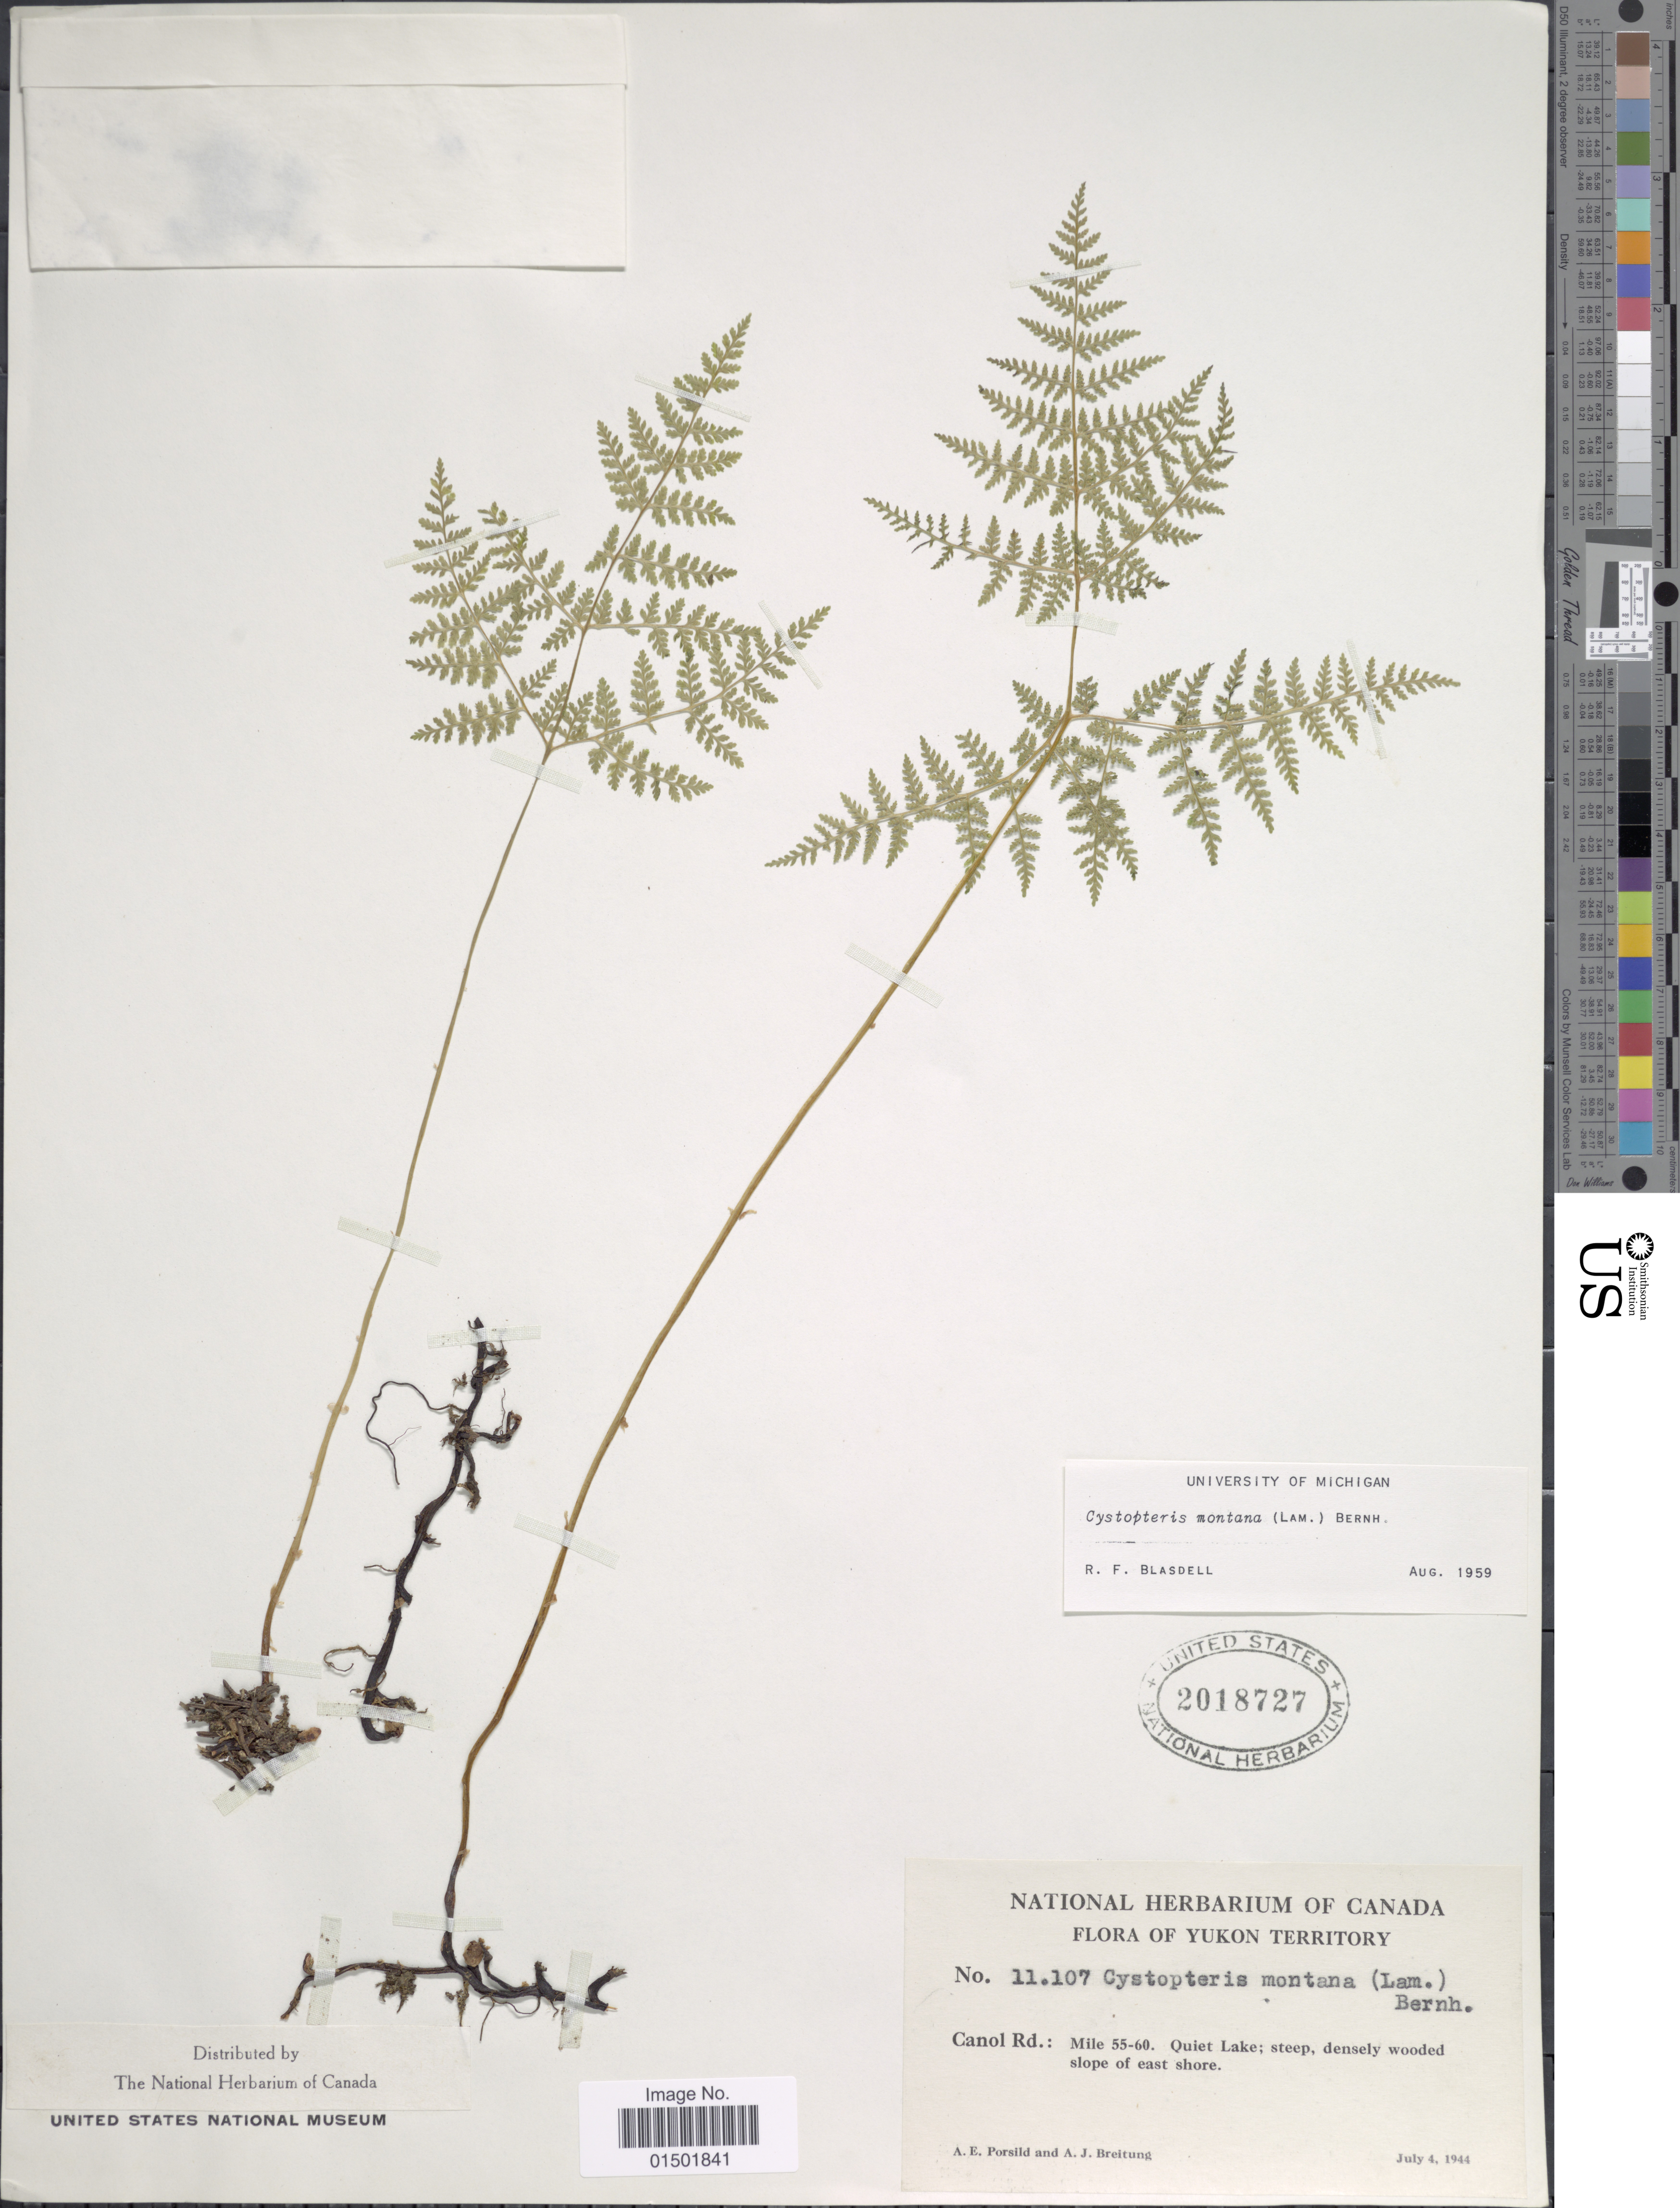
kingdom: Plantae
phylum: Tracheophyta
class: Polypodiopsida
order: Polypodiales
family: Cystopteridaceae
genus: Cystopteris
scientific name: Cystopteris montana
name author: (Lam.) Desv.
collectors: A. E. Porsild & A. Breitung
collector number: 11107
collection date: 1944-07-04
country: Canada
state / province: Yukon Territory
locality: Canol Rd.: Mile 55-60. Quiet Lake; steep, densely wooded slope of east shore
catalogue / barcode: US 2018727